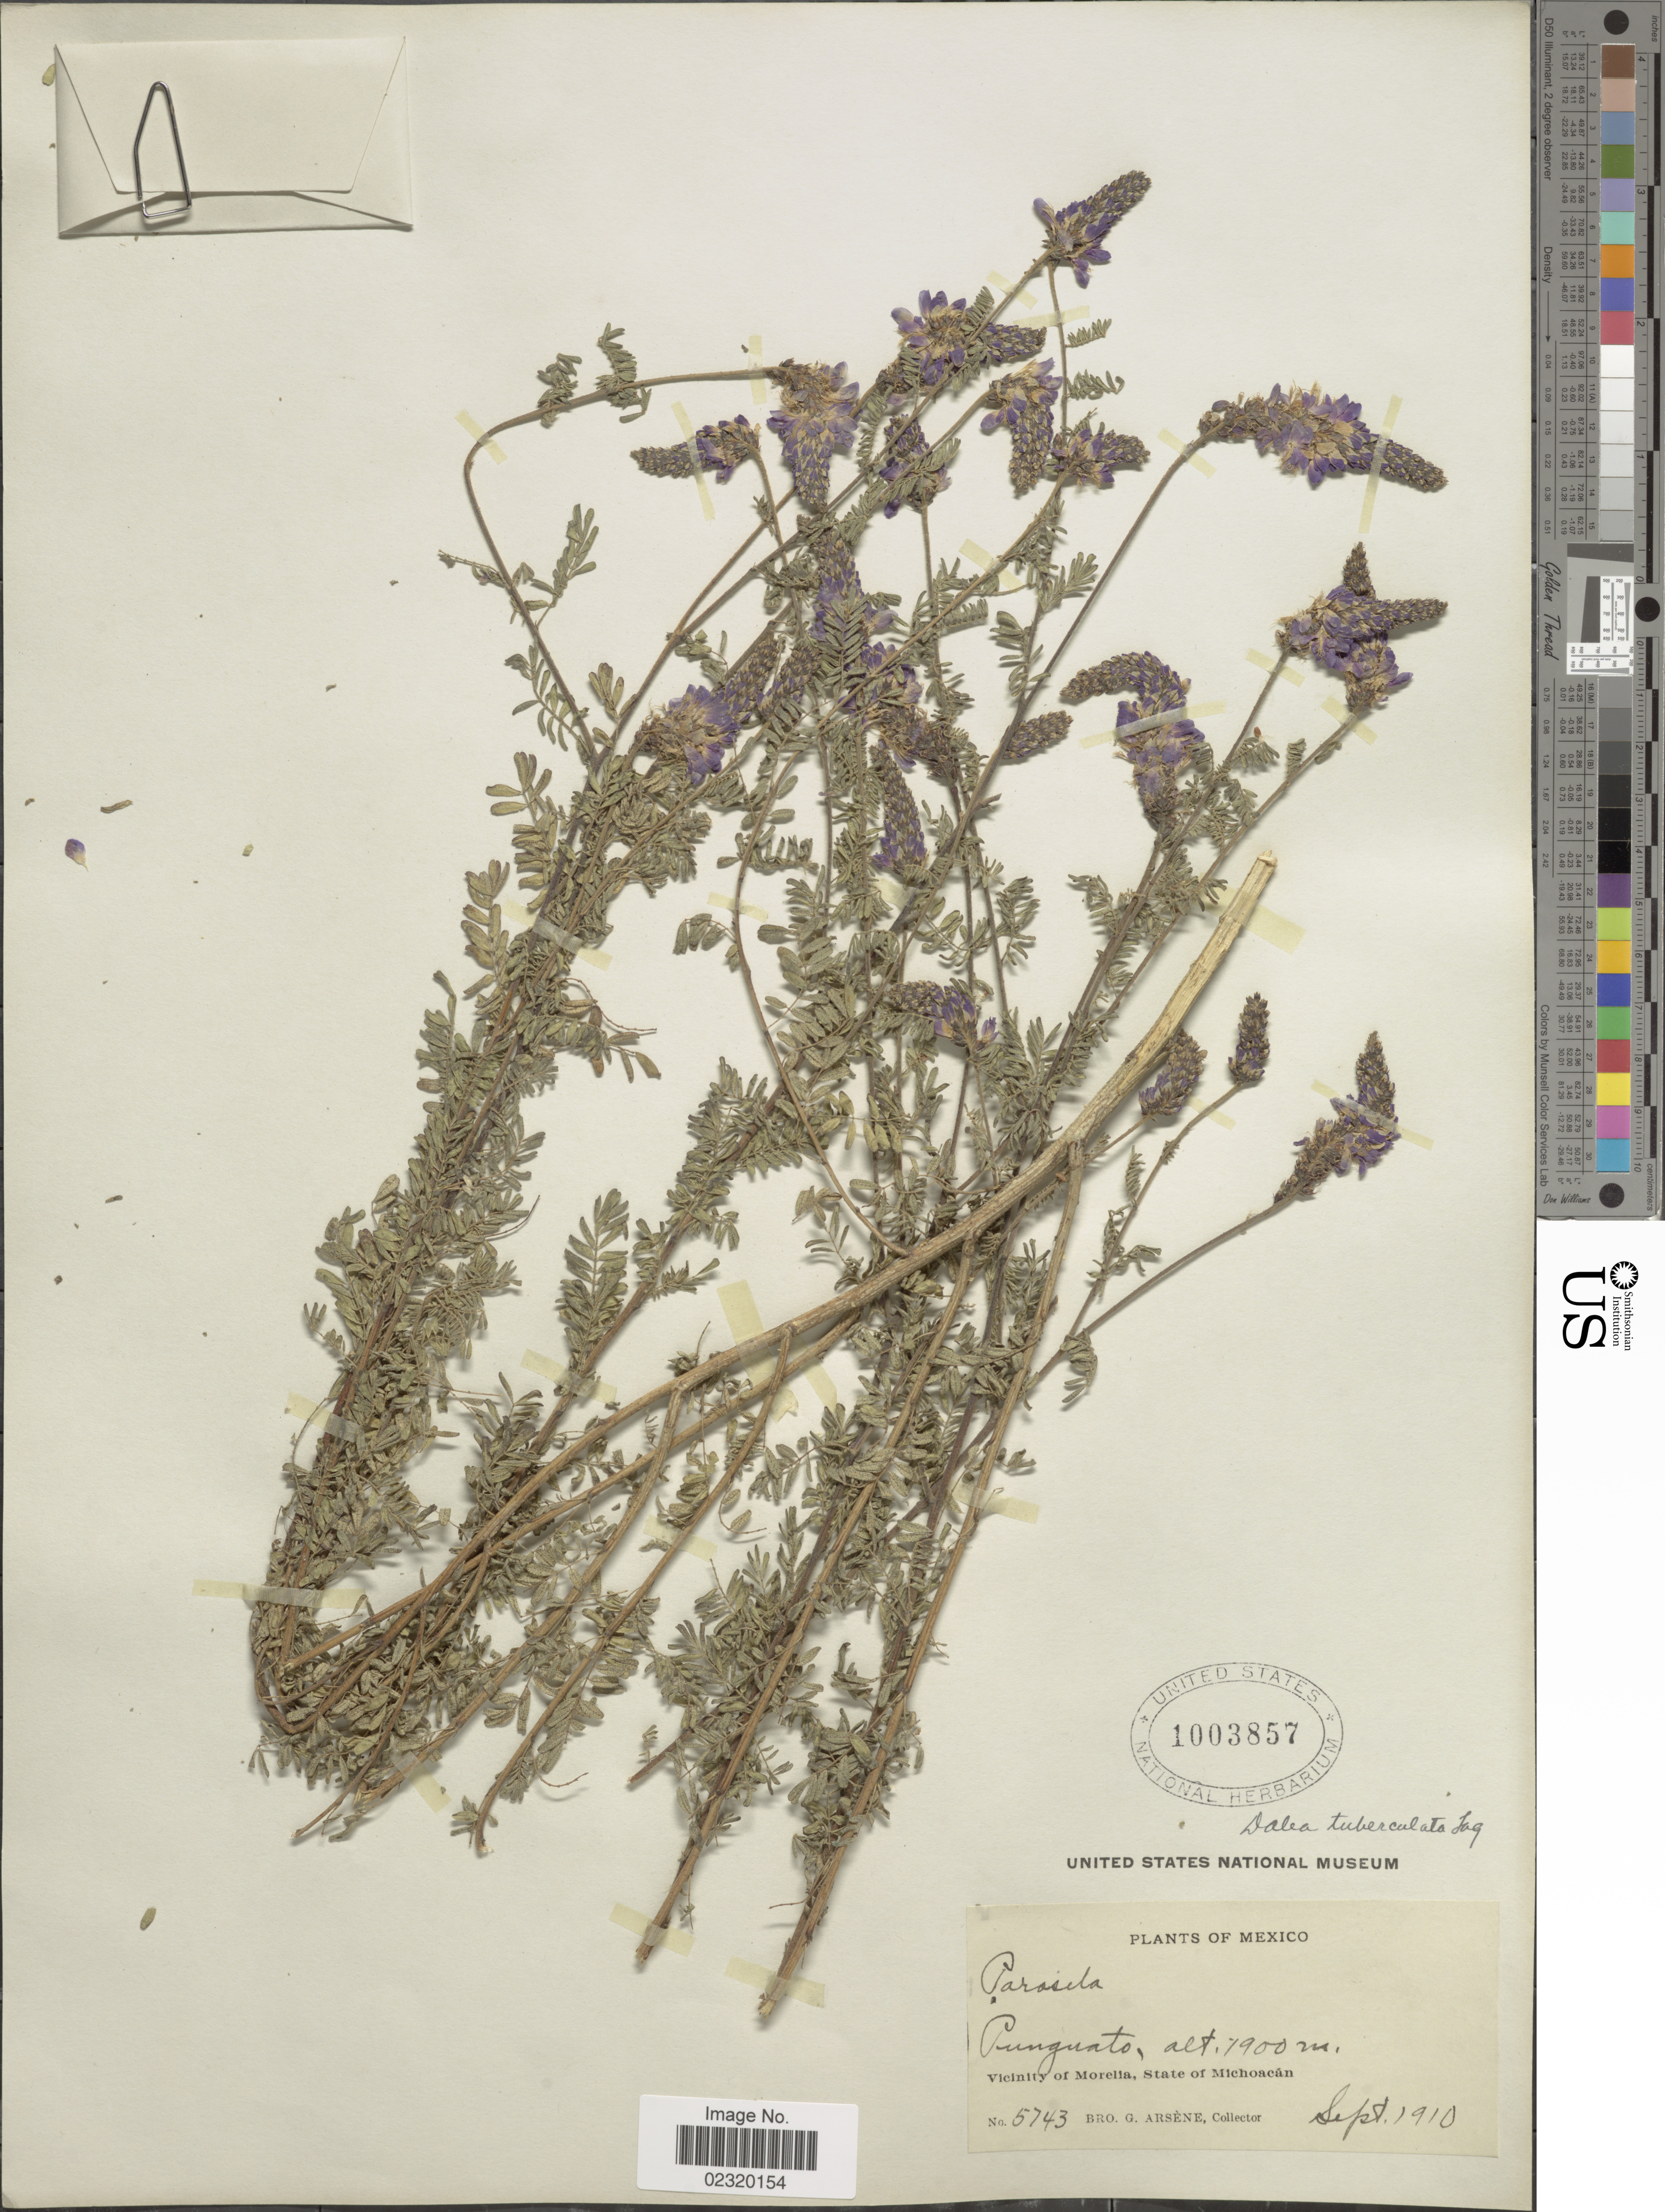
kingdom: Plantae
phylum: Tracheophyta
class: Magnoliopsida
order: Fabales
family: Fabaceae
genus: Dalea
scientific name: Dalea tuberculata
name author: Lag.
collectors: Bro. G. Arsène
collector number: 5743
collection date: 1910-09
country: Mexico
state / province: Michoacán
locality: Punguato. Vicinity of Morelia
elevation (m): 1900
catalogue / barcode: US 1003857